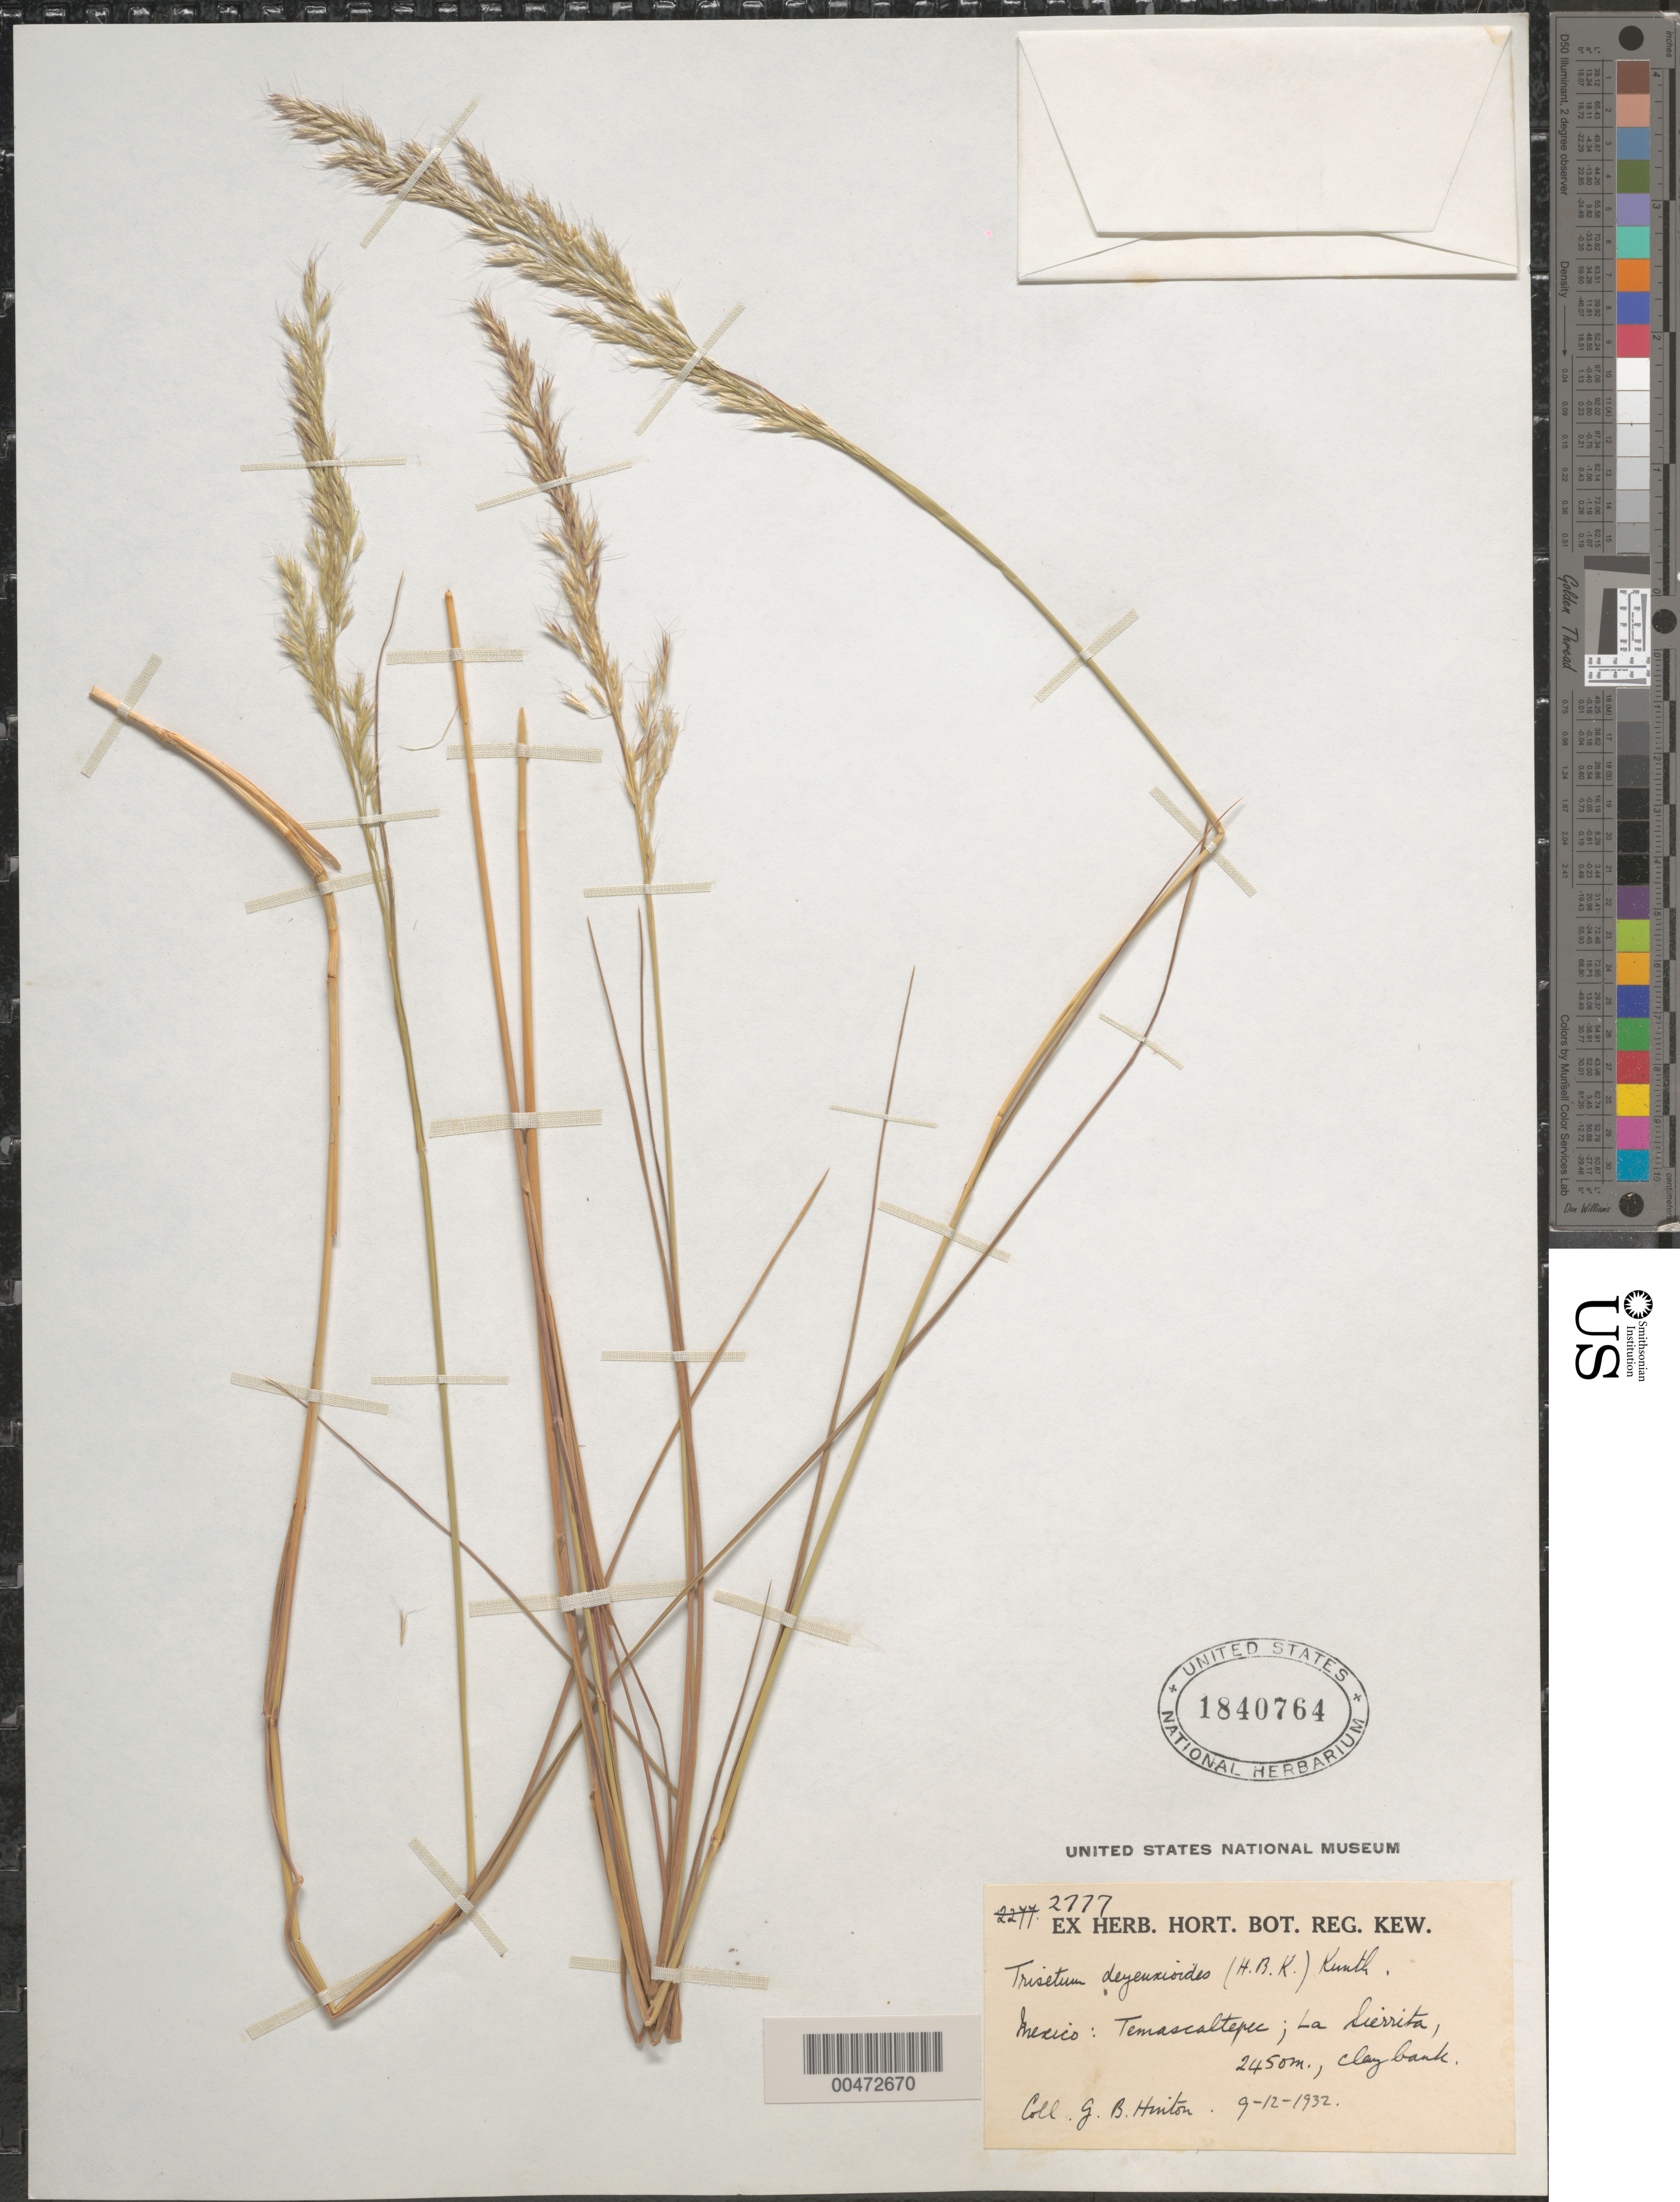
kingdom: Plantae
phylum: Tracheophyta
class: Liliopsida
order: Poales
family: Poaceae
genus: Trisetum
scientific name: Trisetum deyeuxioides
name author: (Kunth) Kunth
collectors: G. B. Hinton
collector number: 2777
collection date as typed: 12 Sep 1932 or 9 Dec 1932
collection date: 1932-09-12 or 1932-12-09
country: Mexico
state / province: México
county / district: Temascaltepec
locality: Temascaltepec, La Sierrita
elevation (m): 2450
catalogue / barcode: US 1840764